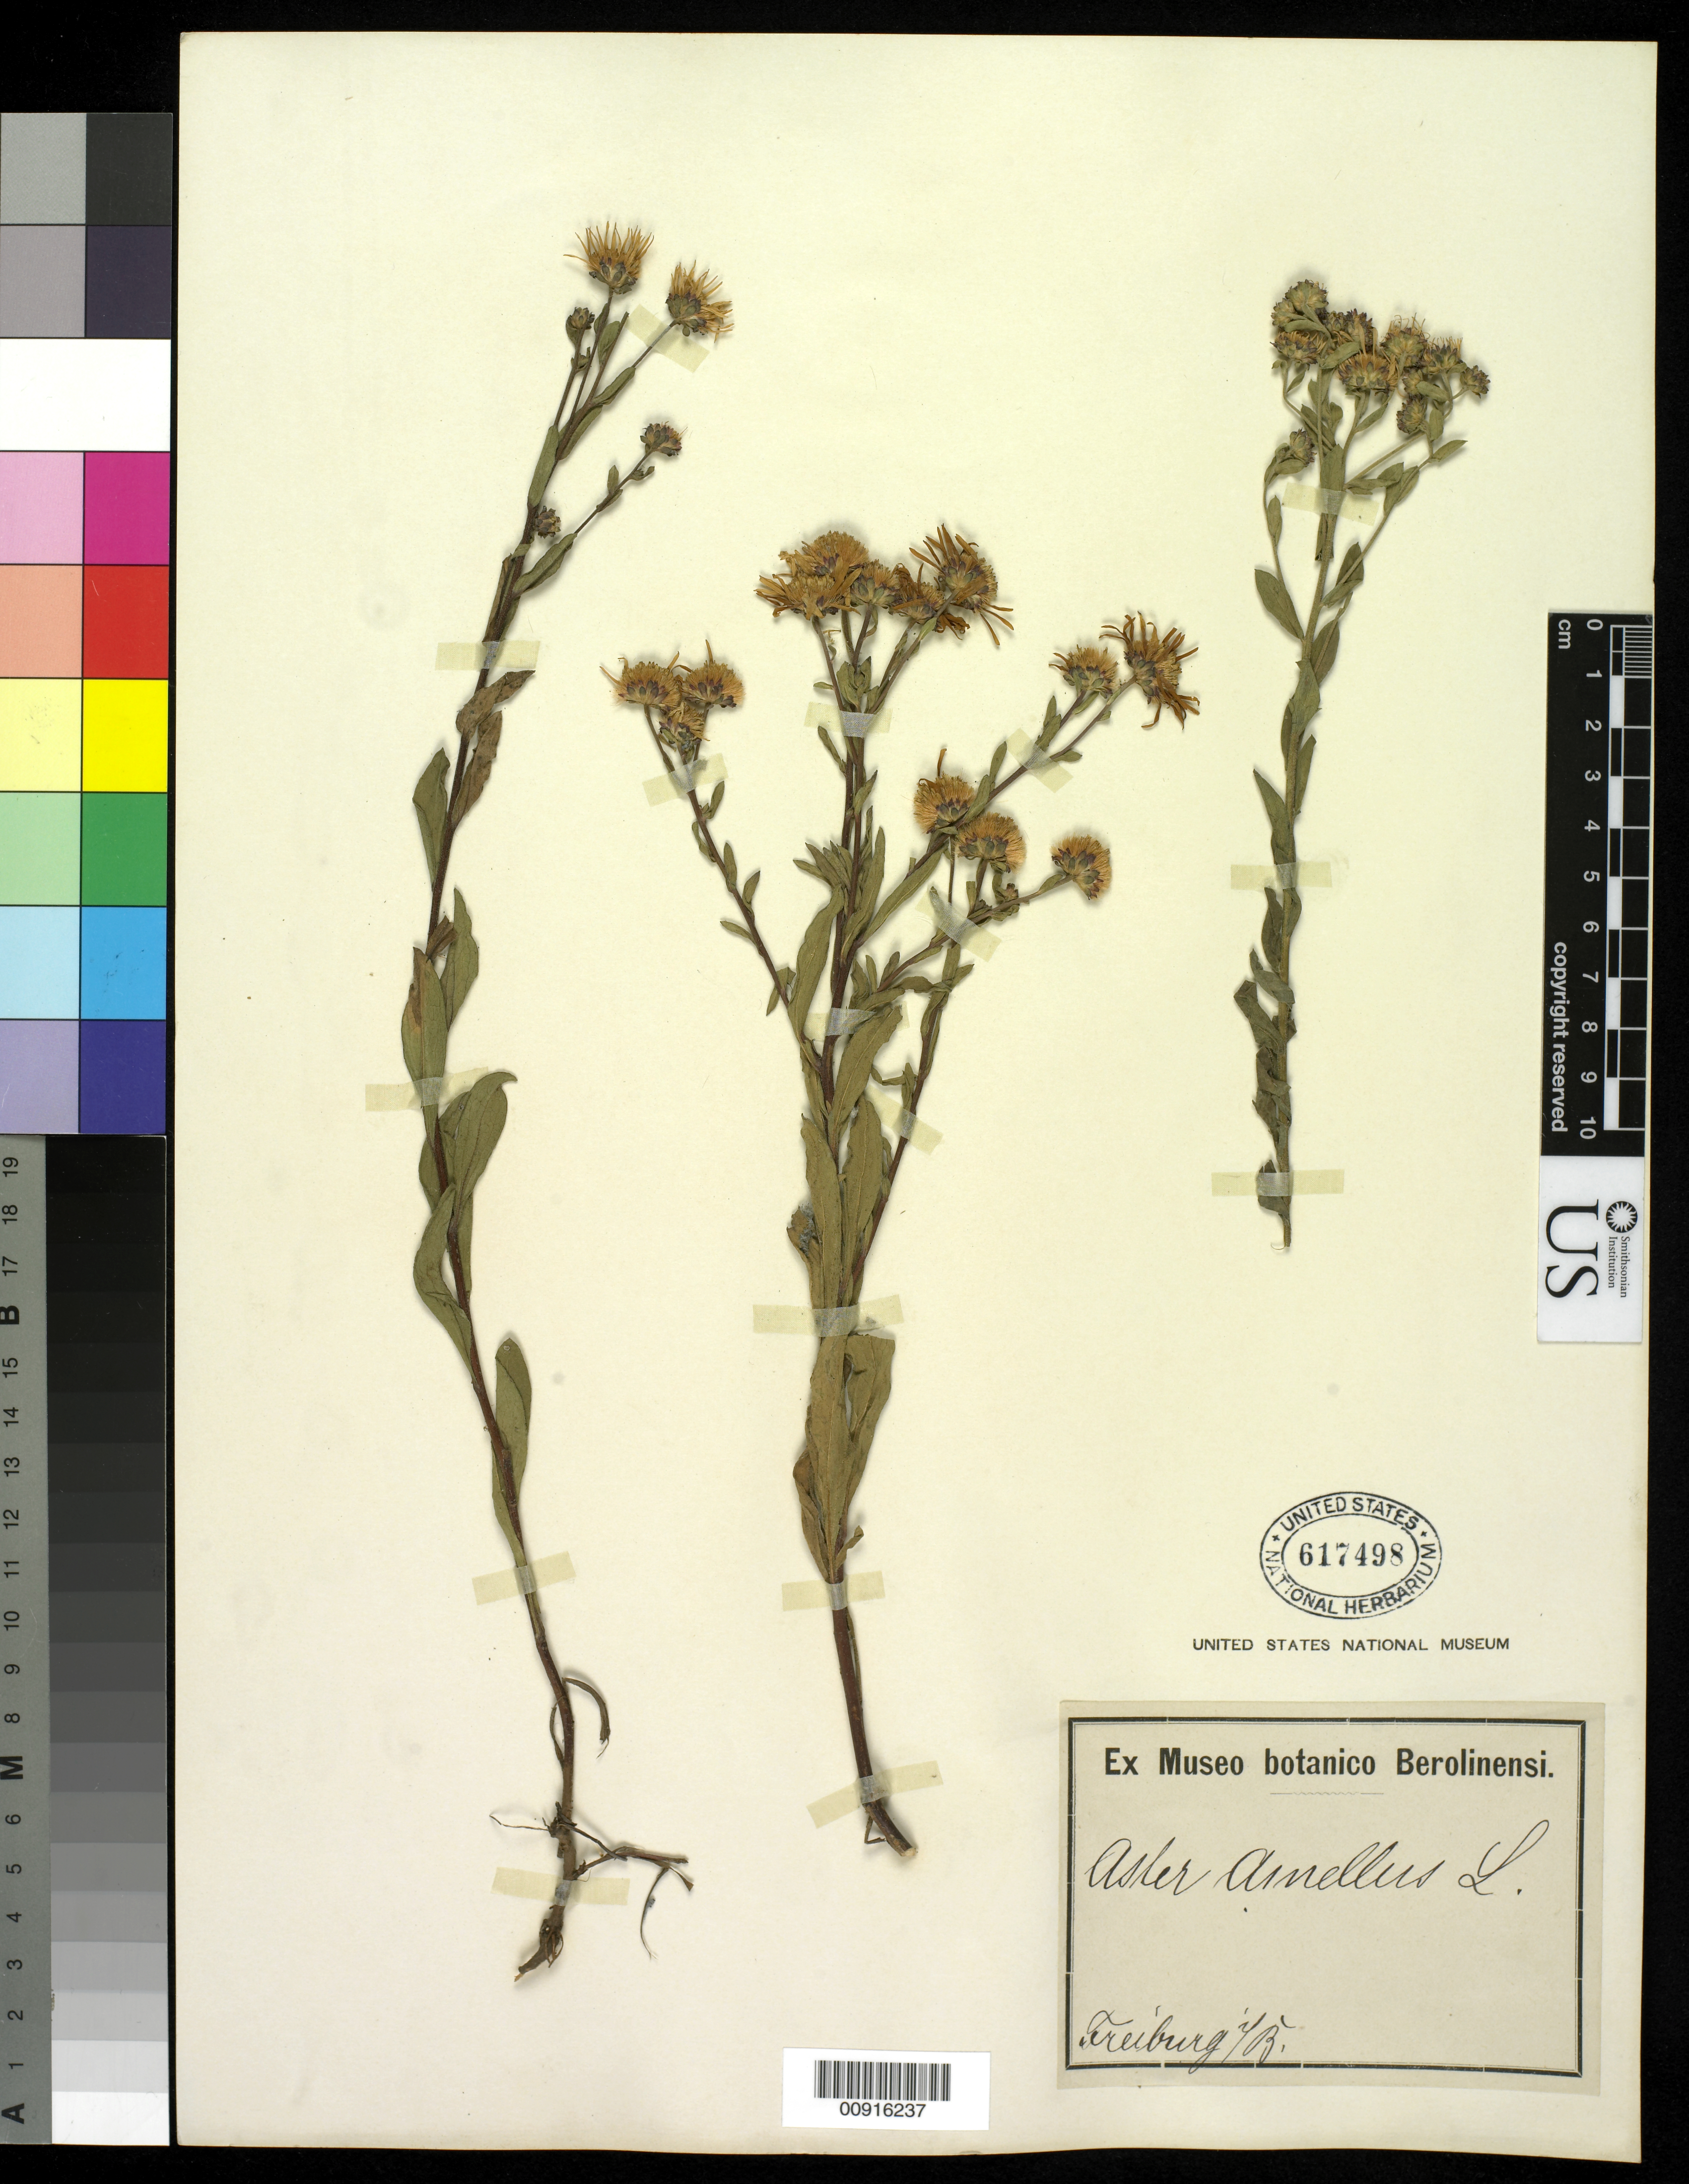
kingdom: Plantae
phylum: Tracheophyta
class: Magnoliopsida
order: Asterales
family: Asteraceae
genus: Aster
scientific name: Aster amellus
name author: L.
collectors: ex Museo Botanico Berolinensi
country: Germany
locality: Freiburg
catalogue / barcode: US 617498